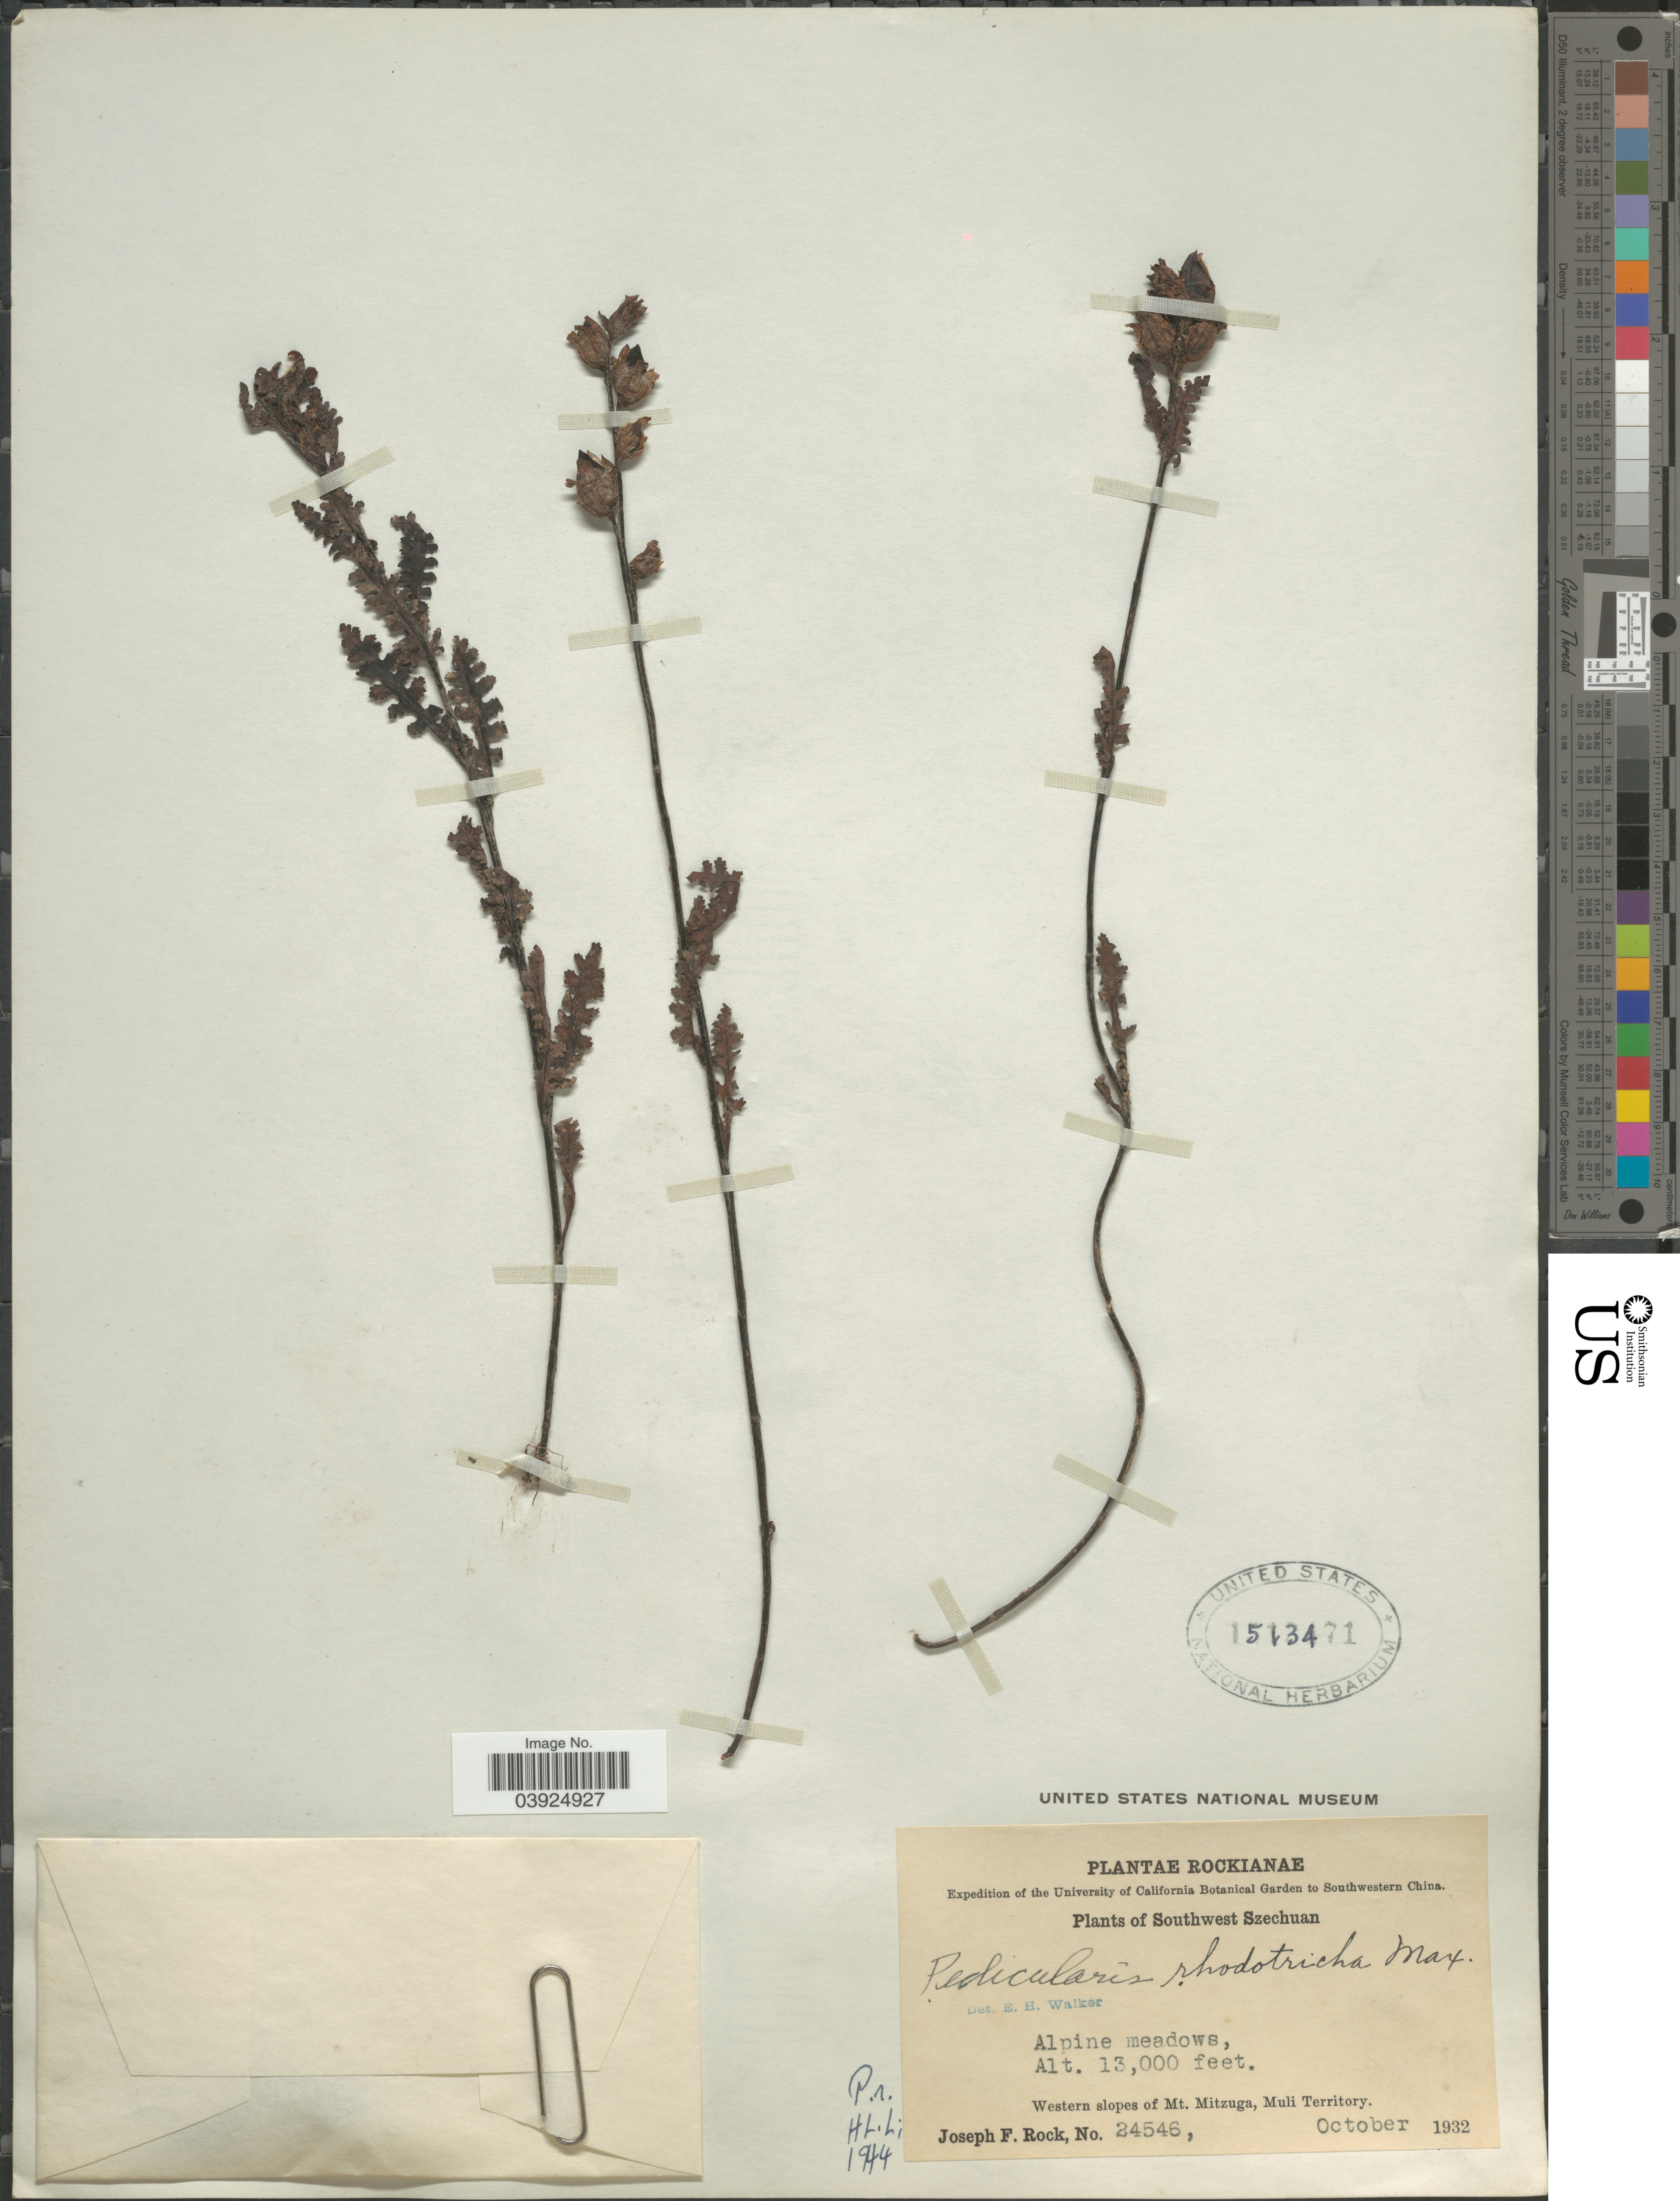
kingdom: Plantae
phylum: Tracheophyta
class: Magnoliopsida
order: Lamiales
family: Orobanchaceae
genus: Pedicularis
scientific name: Pedicularis rhodotricha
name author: Maxim.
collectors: J. F. Rock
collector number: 24546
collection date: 1932-10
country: China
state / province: Sichuan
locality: Southwestern China. Southwest Szechuan. Western slopes of Mt. Mitzuga, Muli Territory.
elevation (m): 3962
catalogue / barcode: US 1513471